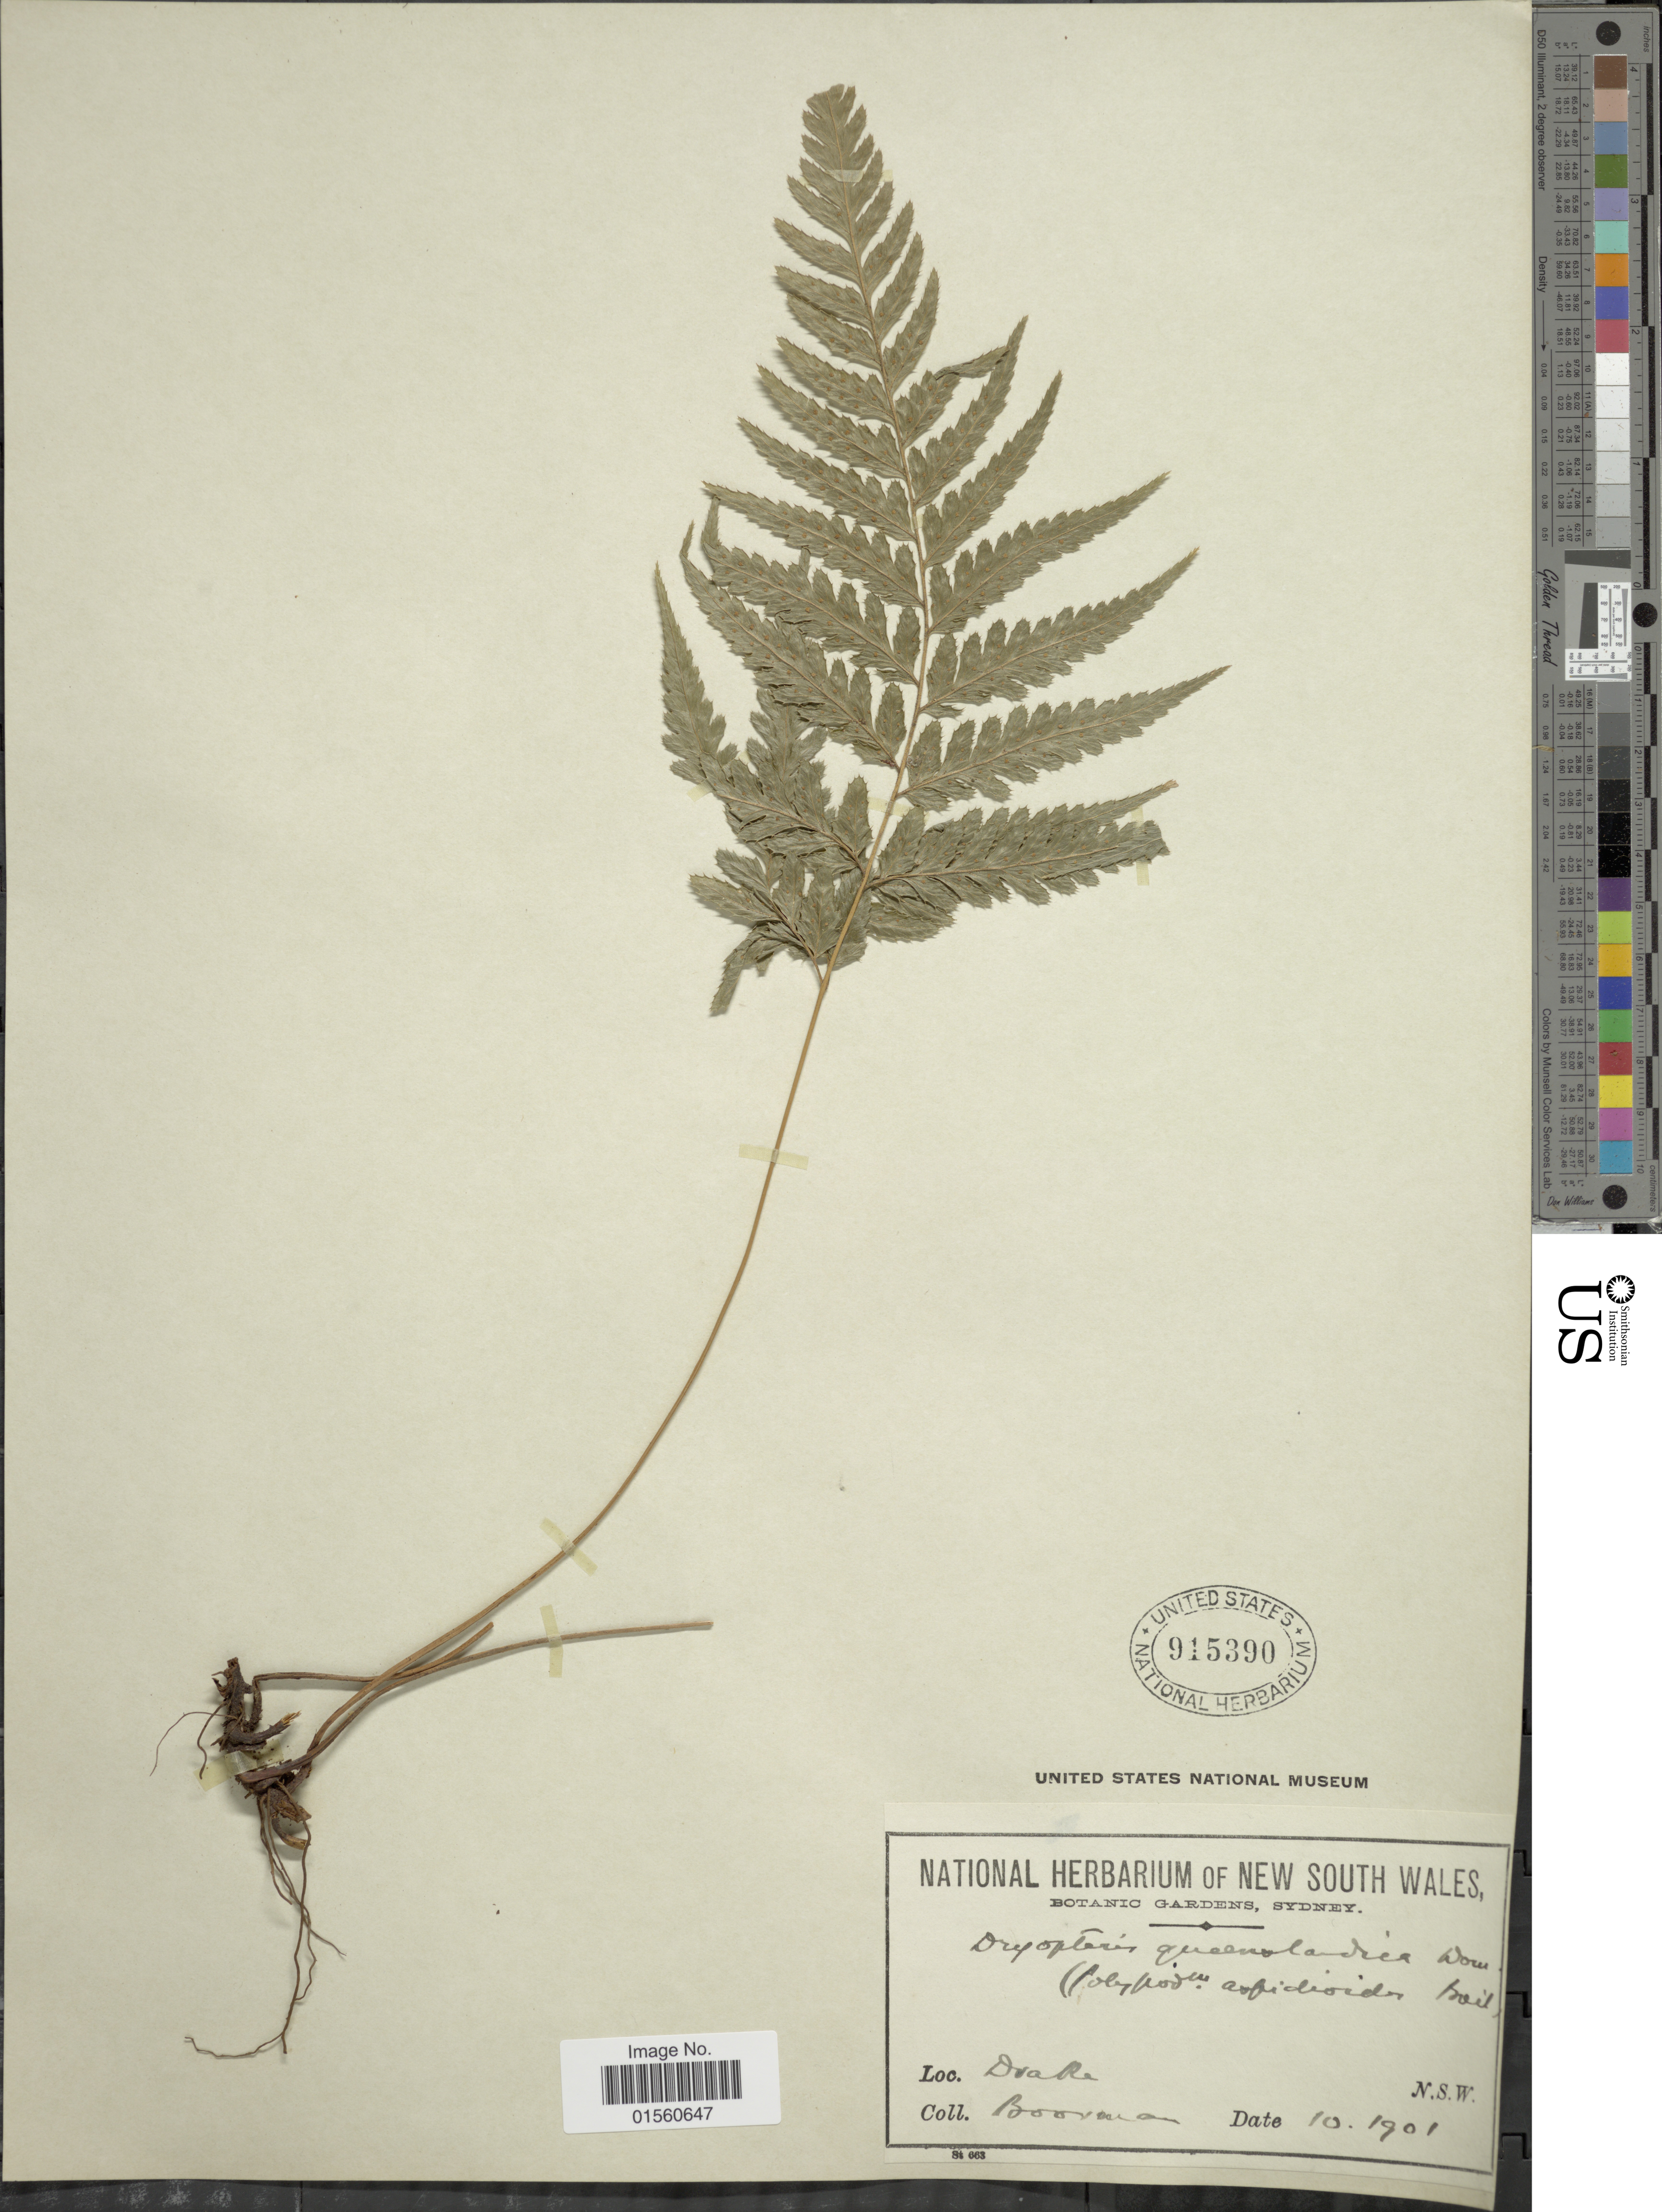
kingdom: Plantae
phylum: Tracheophyta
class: Polypodiopsida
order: Polypodiales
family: Dryopteridaceae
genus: Parapolystichum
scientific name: Parapolystichum munitum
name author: (Mett.) Labiak et al.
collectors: -. Boorman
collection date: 1901-10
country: Australia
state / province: New South Wales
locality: Dra [illegible text]e, N.S.W.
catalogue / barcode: US 915390